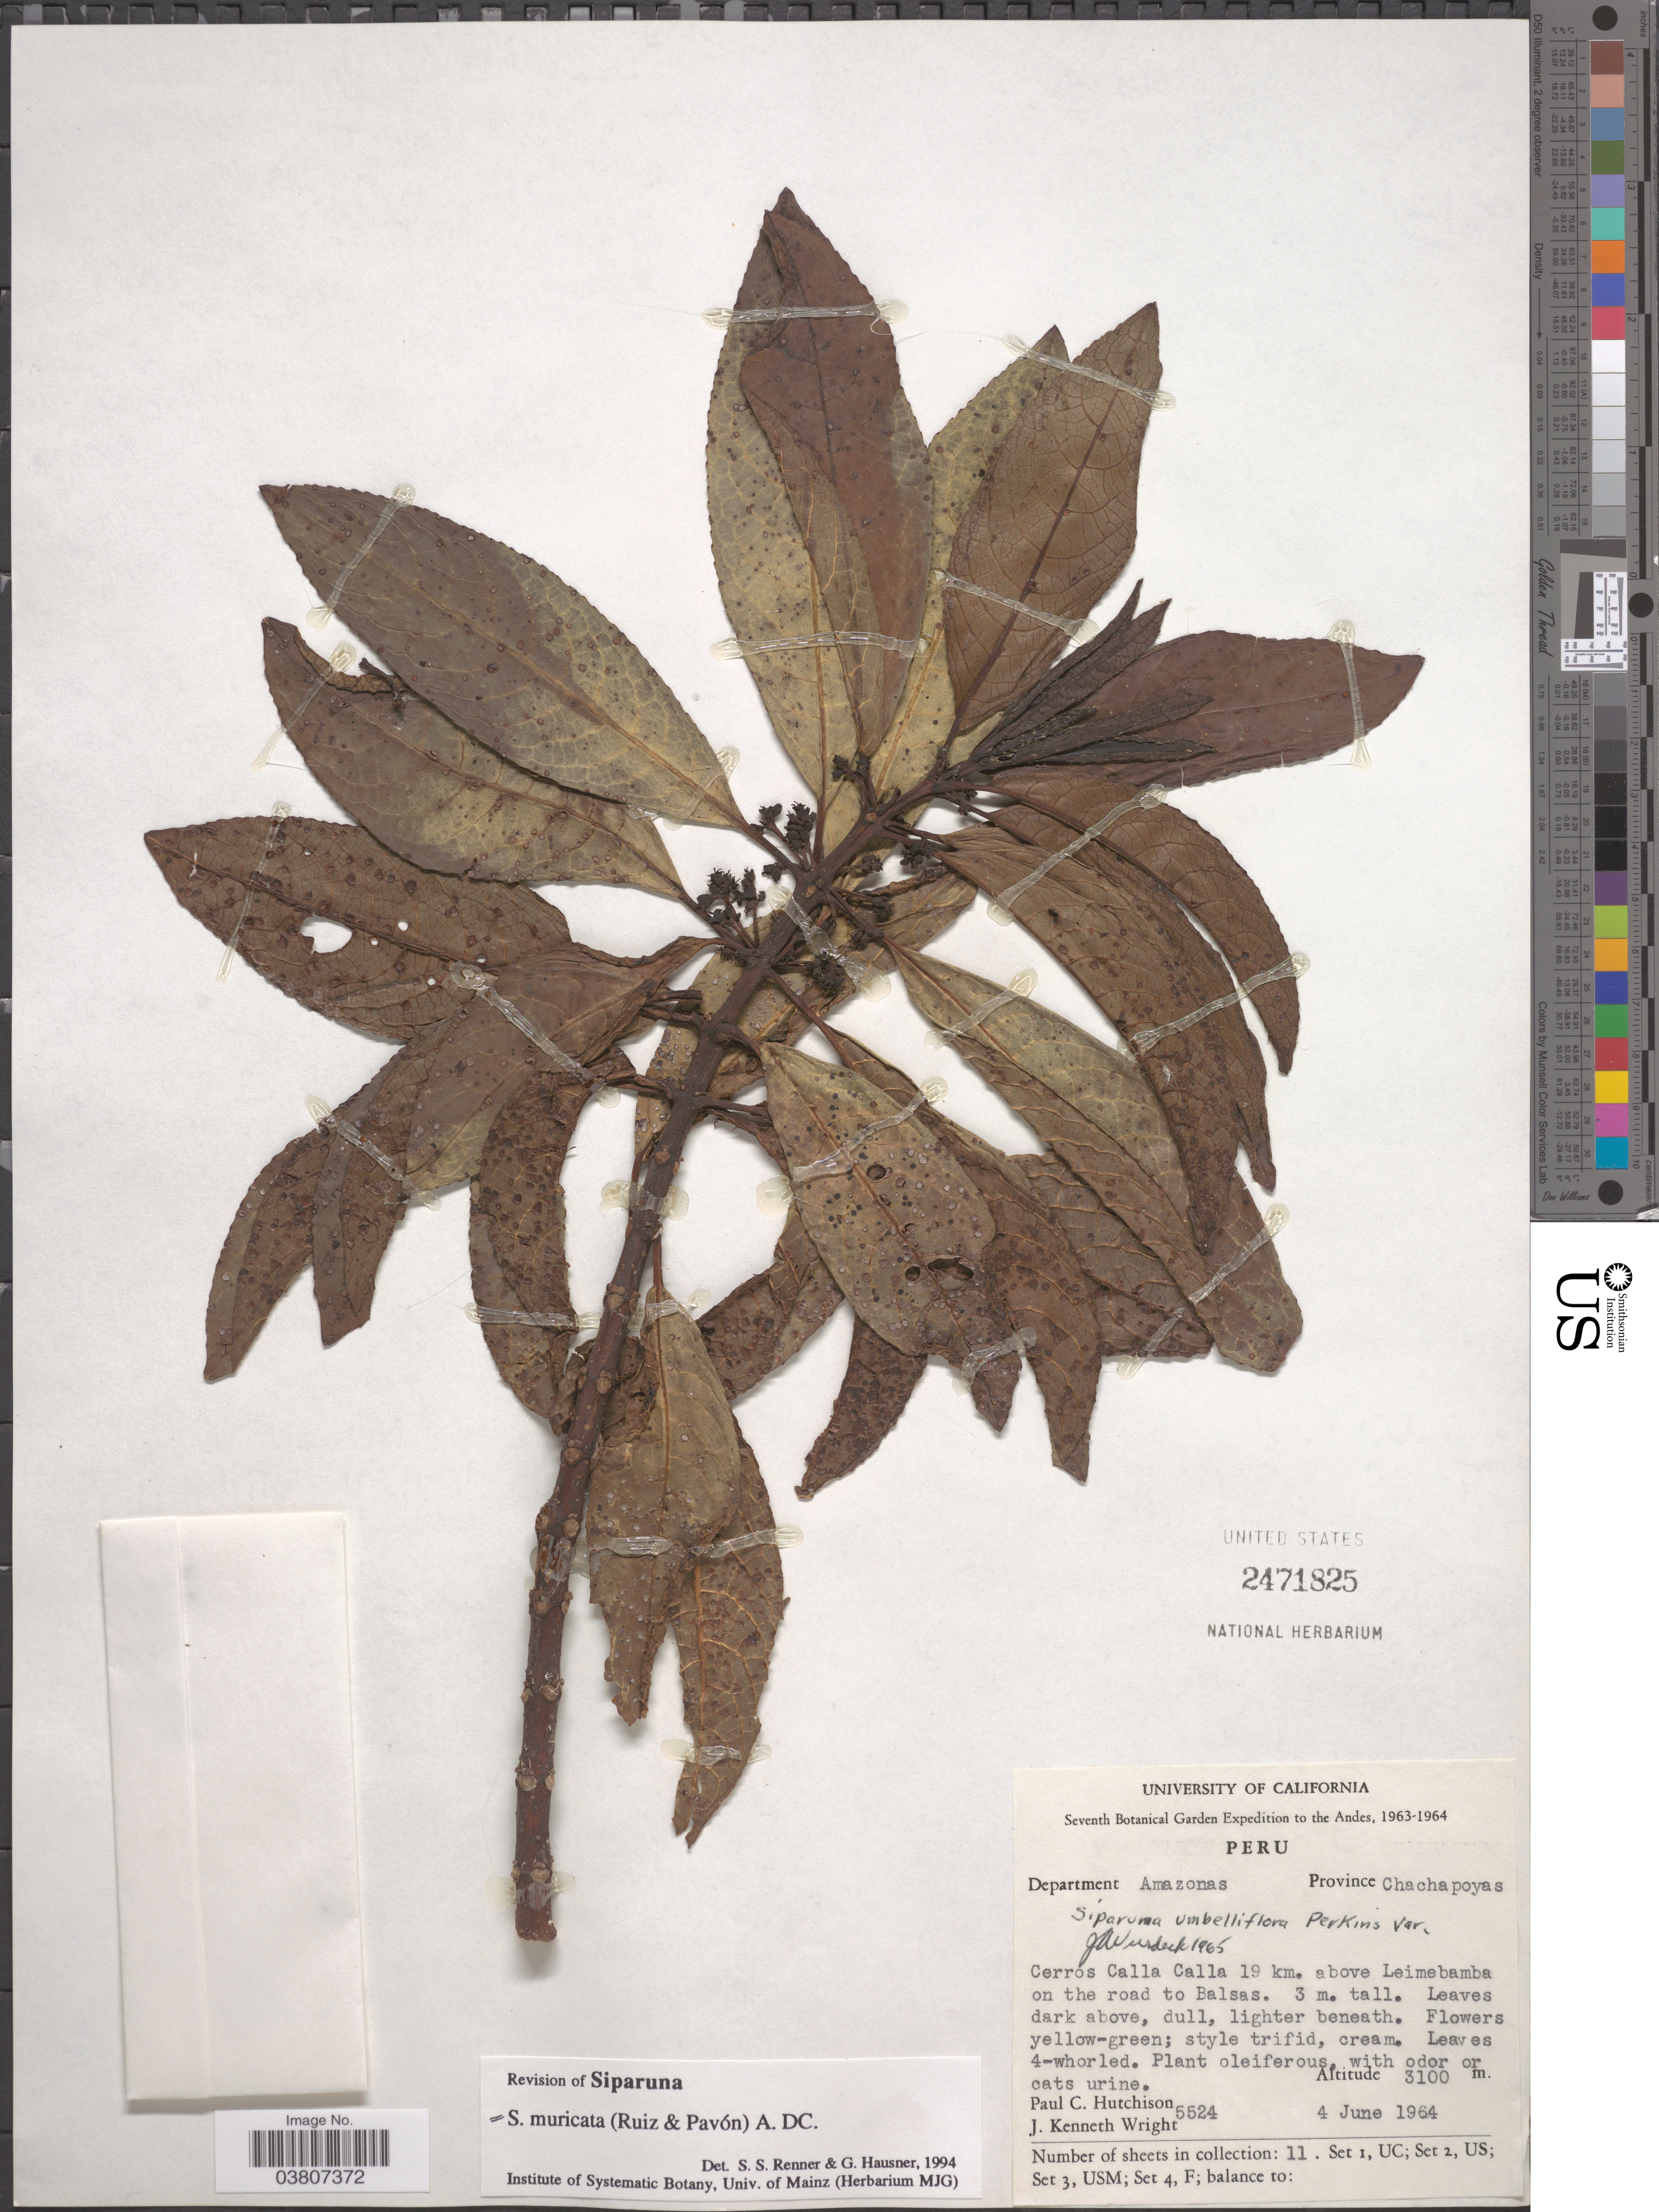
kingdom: Plantae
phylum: Tracheophyta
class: Magnoliopsida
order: Laurales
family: Siparunaceae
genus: Siparuna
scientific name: Siparuna muricata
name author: (Ruiz & Pav.) A. DC.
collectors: P. C. Hutchison & J. K. Wright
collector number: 5524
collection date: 1964-06-04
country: Peru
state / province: Amazonas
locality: The Andes. Department Amazonas. Province Chachapoyas. Cerros Calla Calla 19 km. above Leimebamba on the road to Balsas.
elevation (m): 3100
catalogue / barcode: US 2471825